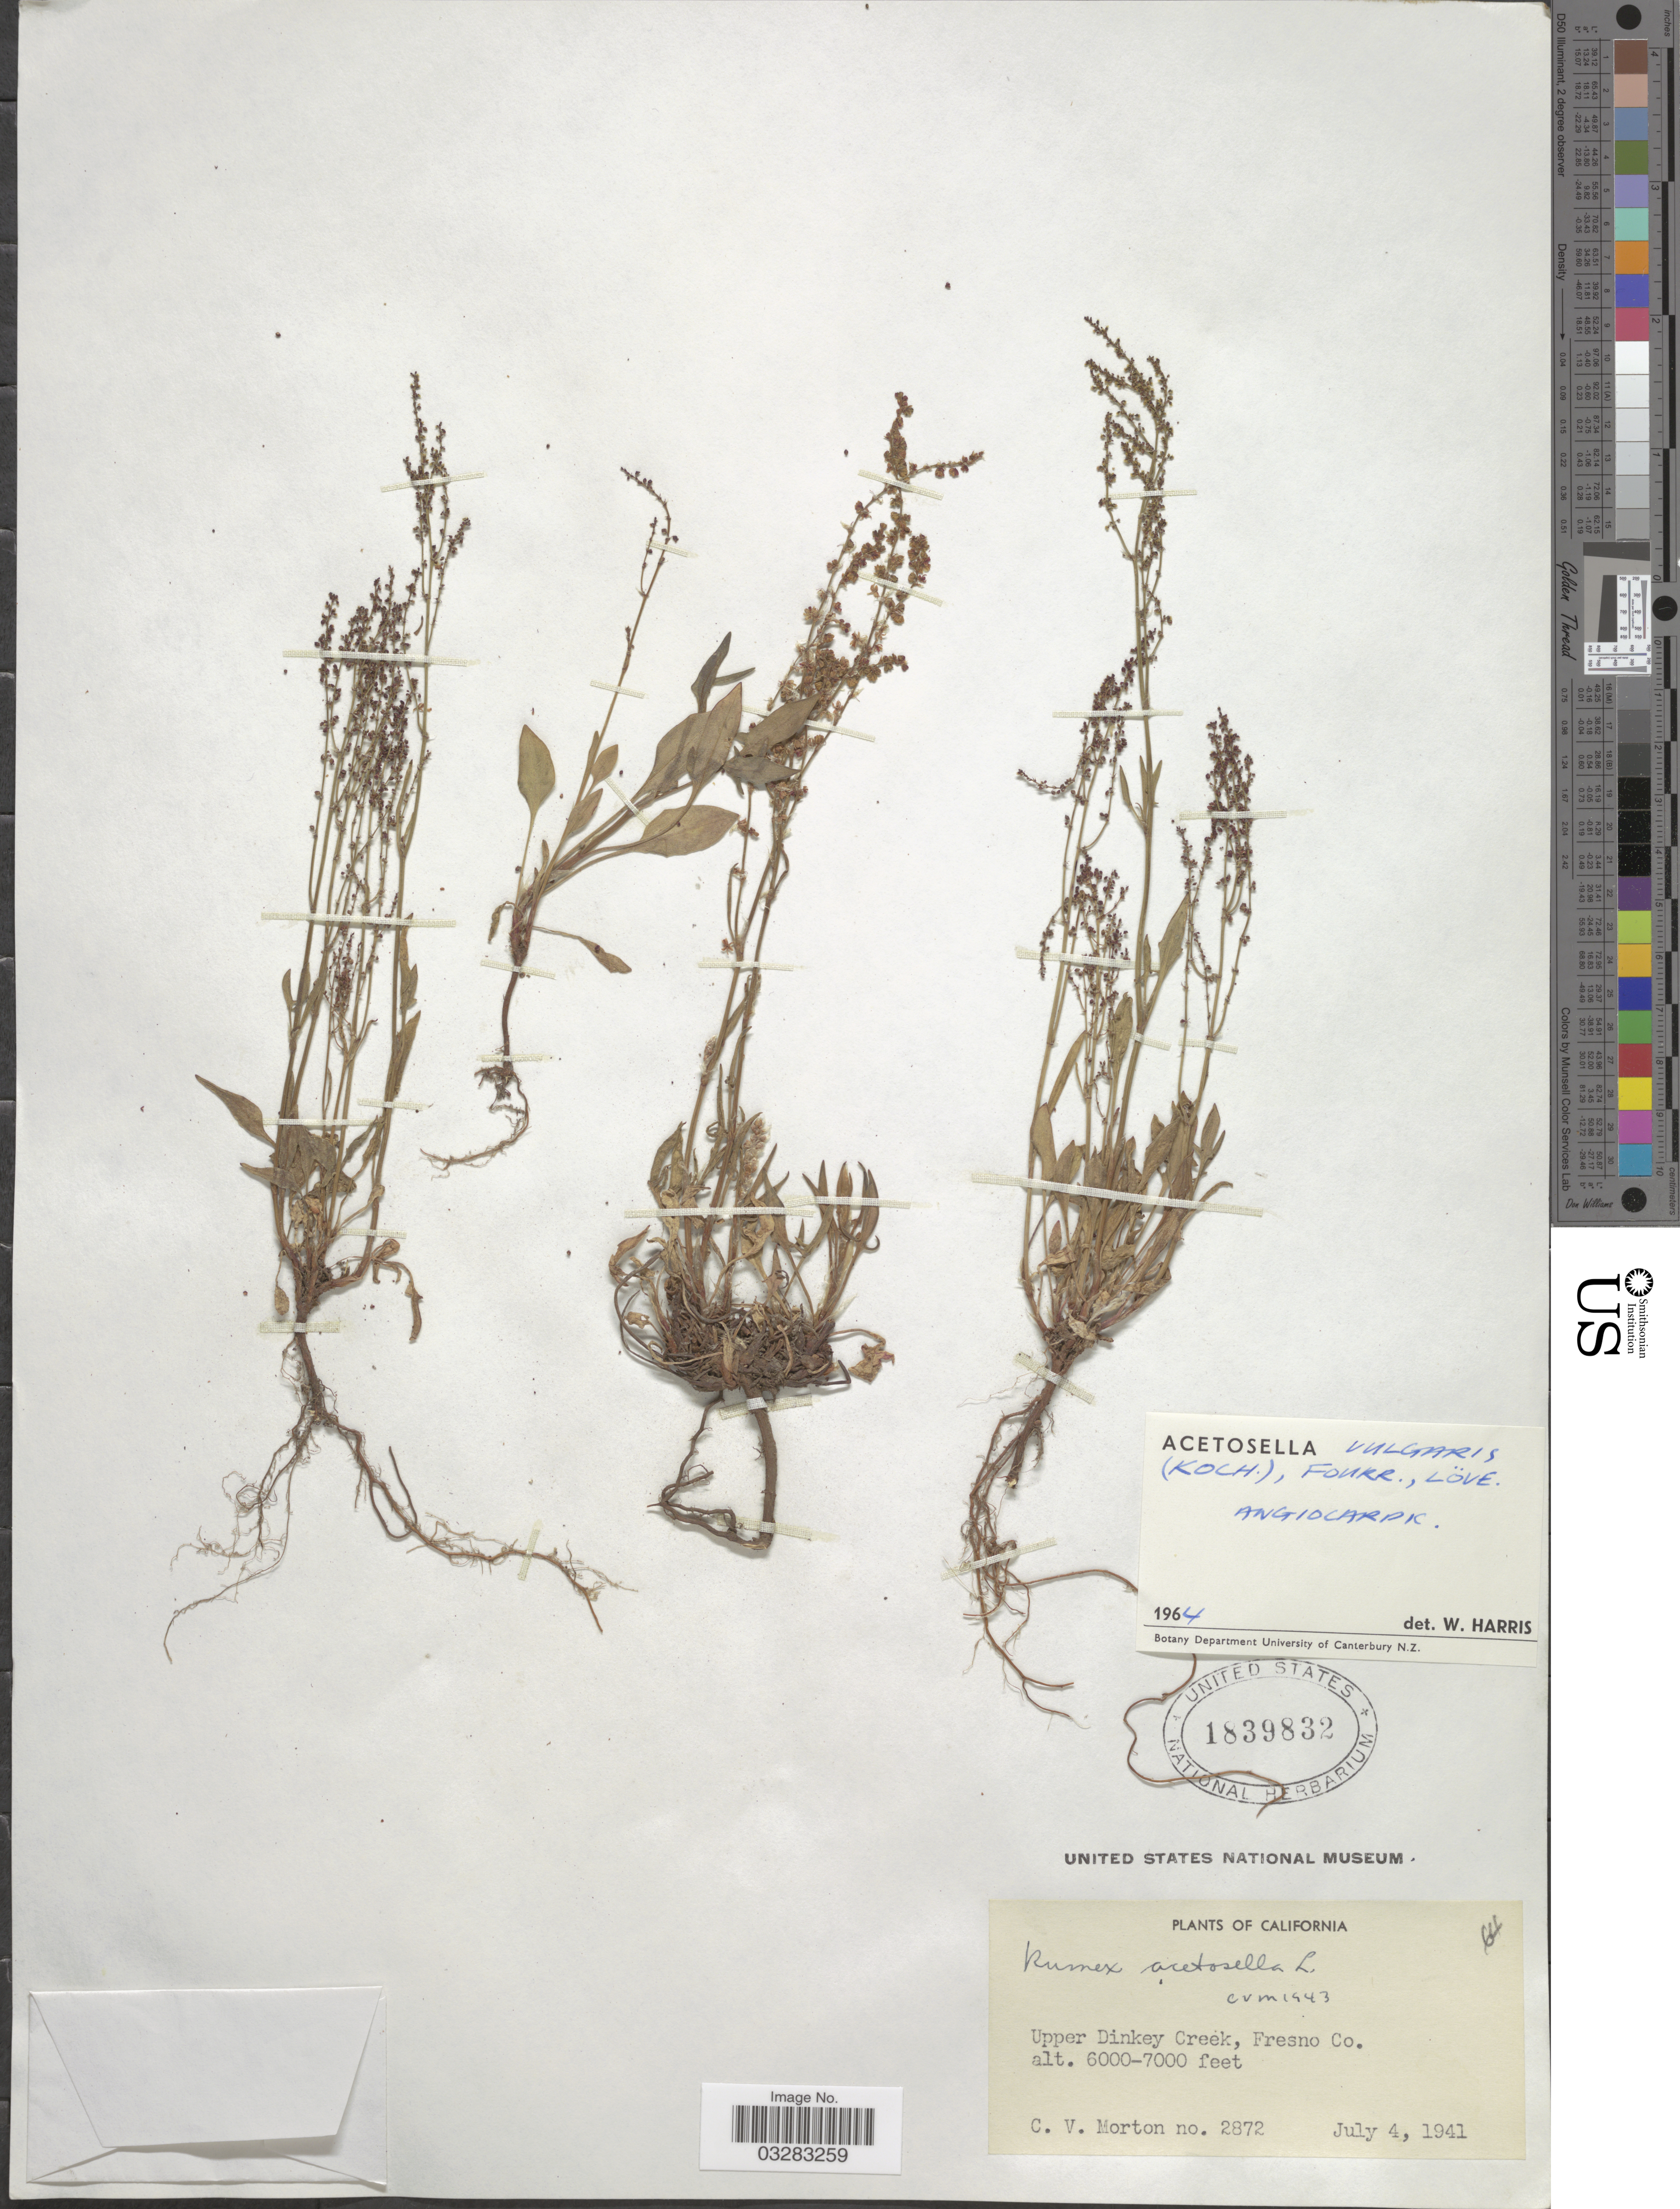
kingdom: Plantae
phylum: Tracheophyta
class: Magnoliopsida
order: Caryophyllales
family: Polygonaceae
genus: Rumex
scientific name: Rumex acetosella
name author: L.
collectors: C. V. Morton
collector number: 2872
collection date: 1941-07-04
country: United States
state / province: California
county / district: Fresno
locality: Upper Dinkey Creek, Fresno Co.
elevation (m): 1829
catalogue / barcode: US 1839832